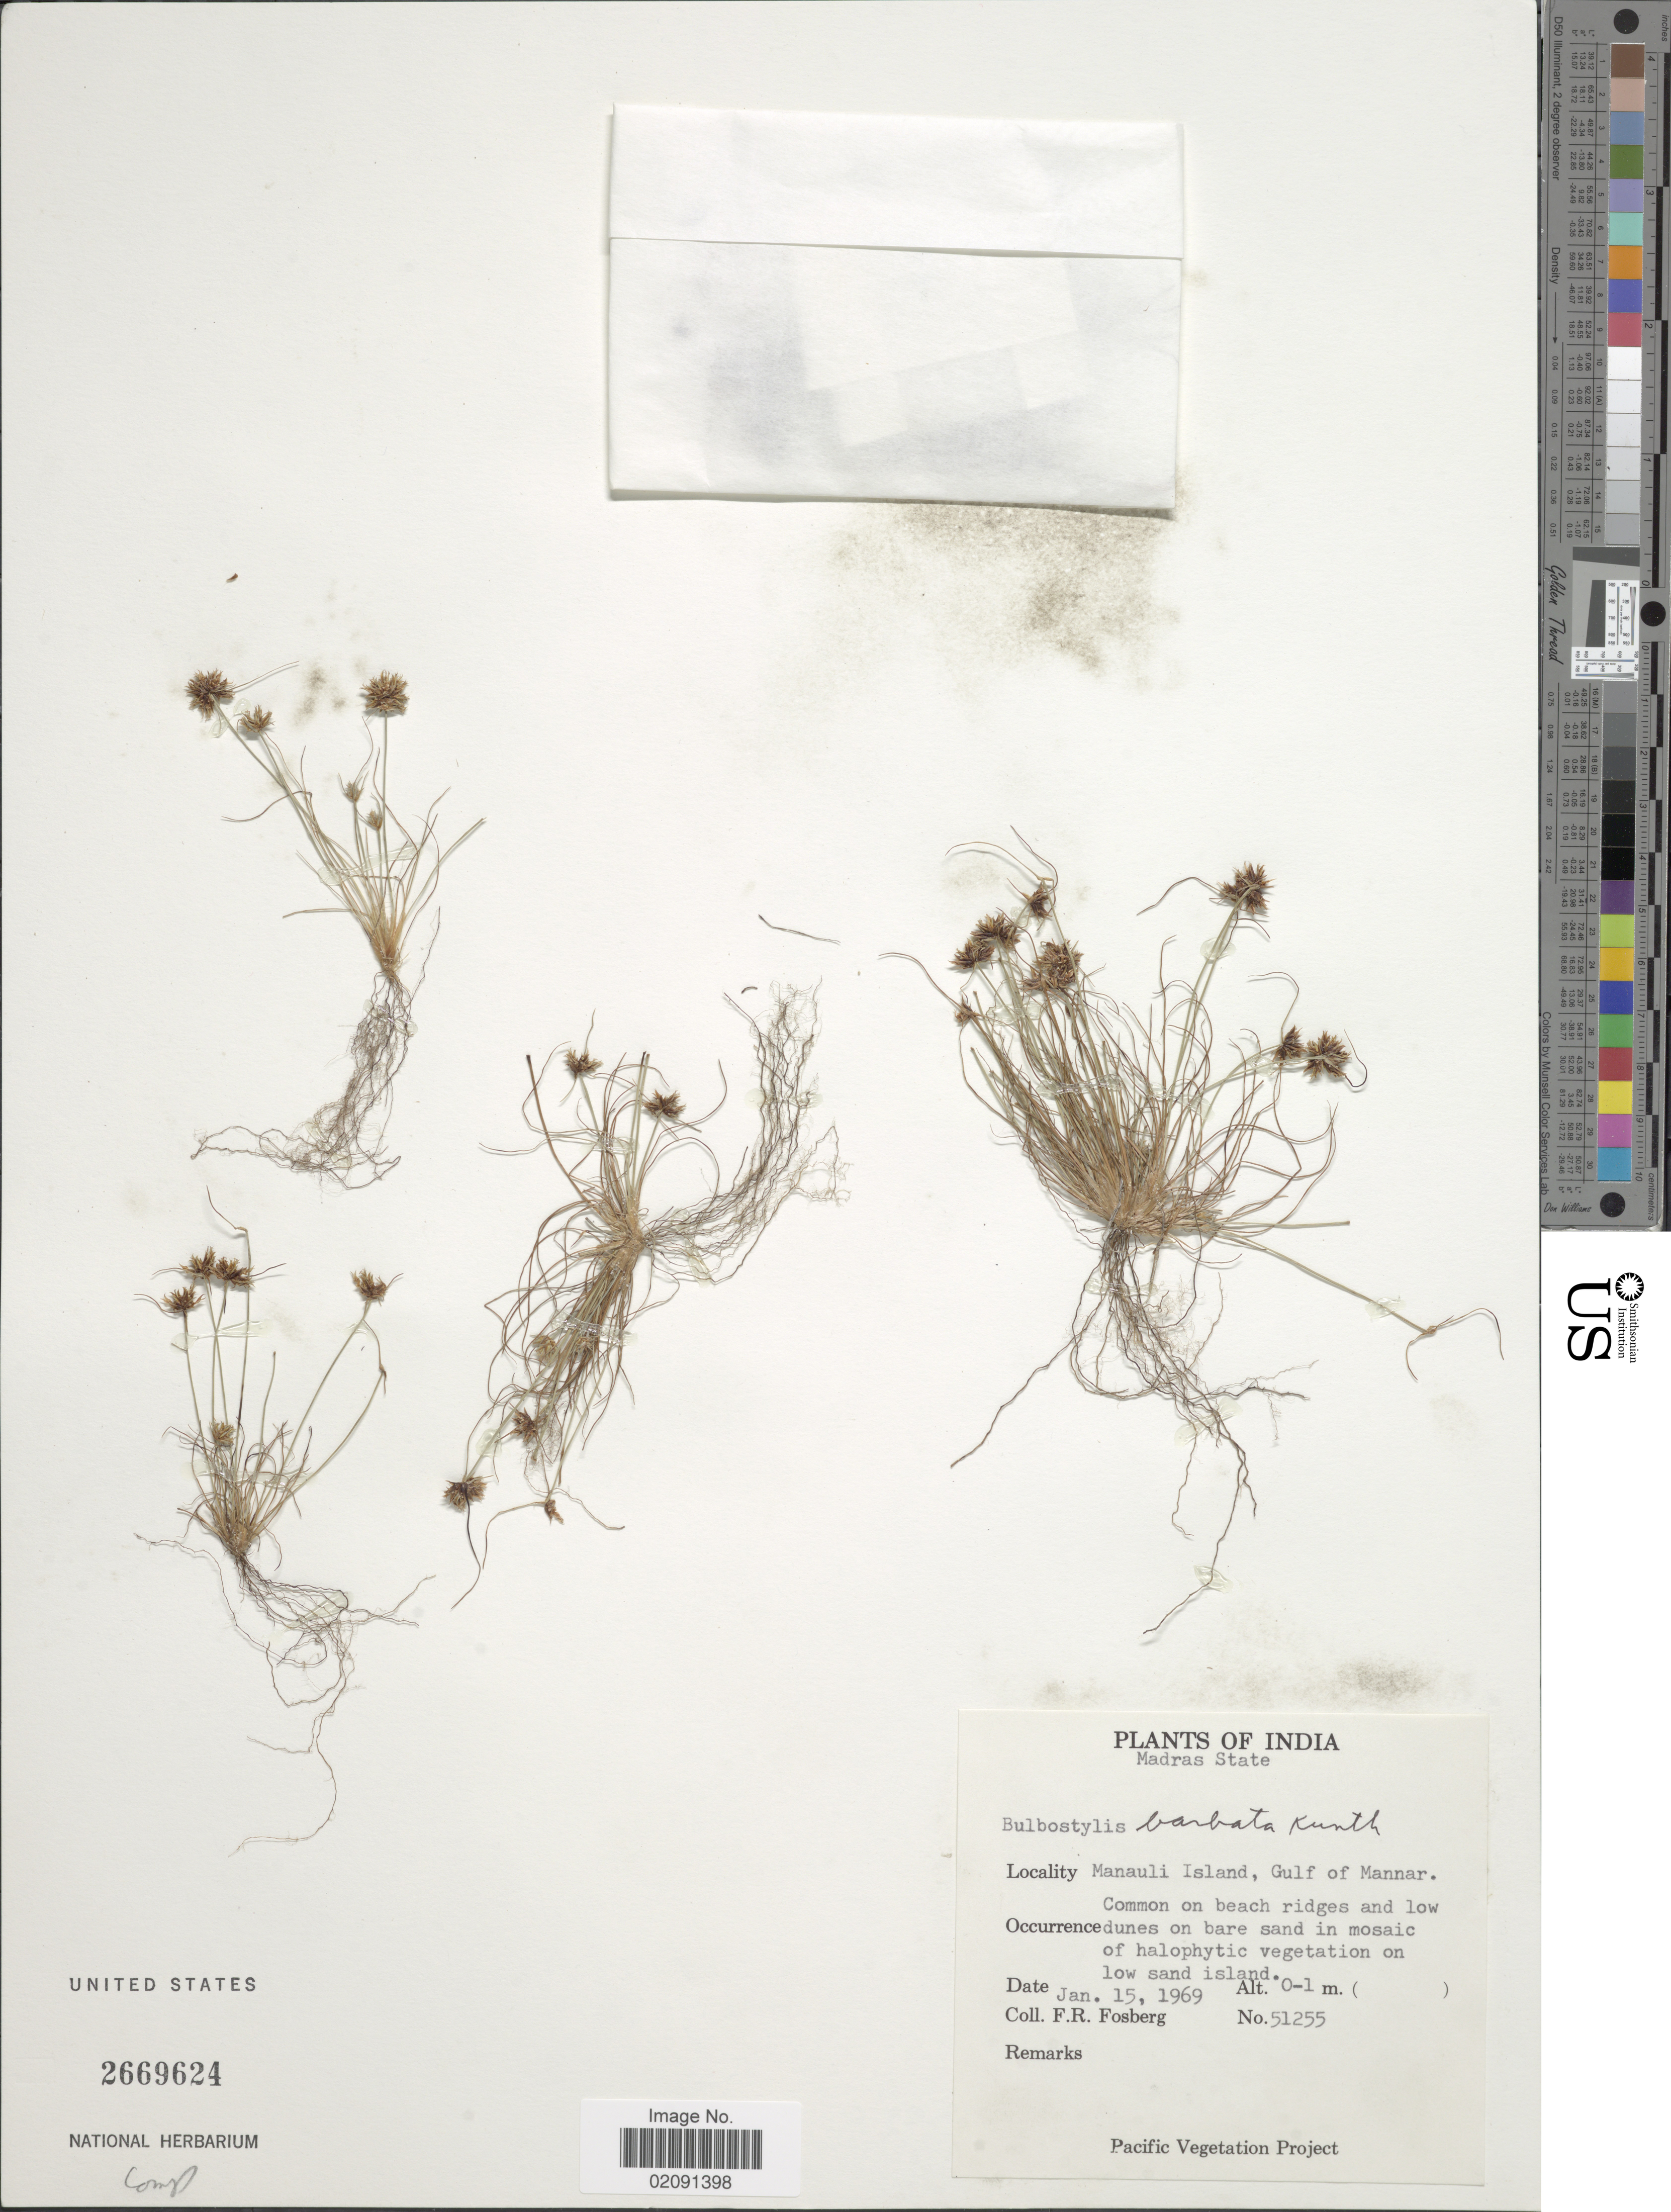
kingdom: Plantae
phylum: Tracheophyta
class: Liliopsida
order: Poales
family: Cyperaceae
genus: Bulbostylis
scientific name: Bulbostylis barbata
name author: (Rottb.) C.B. Clarke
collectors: F. R. Fosberg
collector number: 51255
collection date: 1969-01-15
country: India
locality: Madras State, Manauli Island, Gulf of Mannar, common on beach ridges and low dunes on bare sand in mosaic of halophytic vegetation on low sand island.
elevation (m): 0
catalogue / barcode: US 2669624